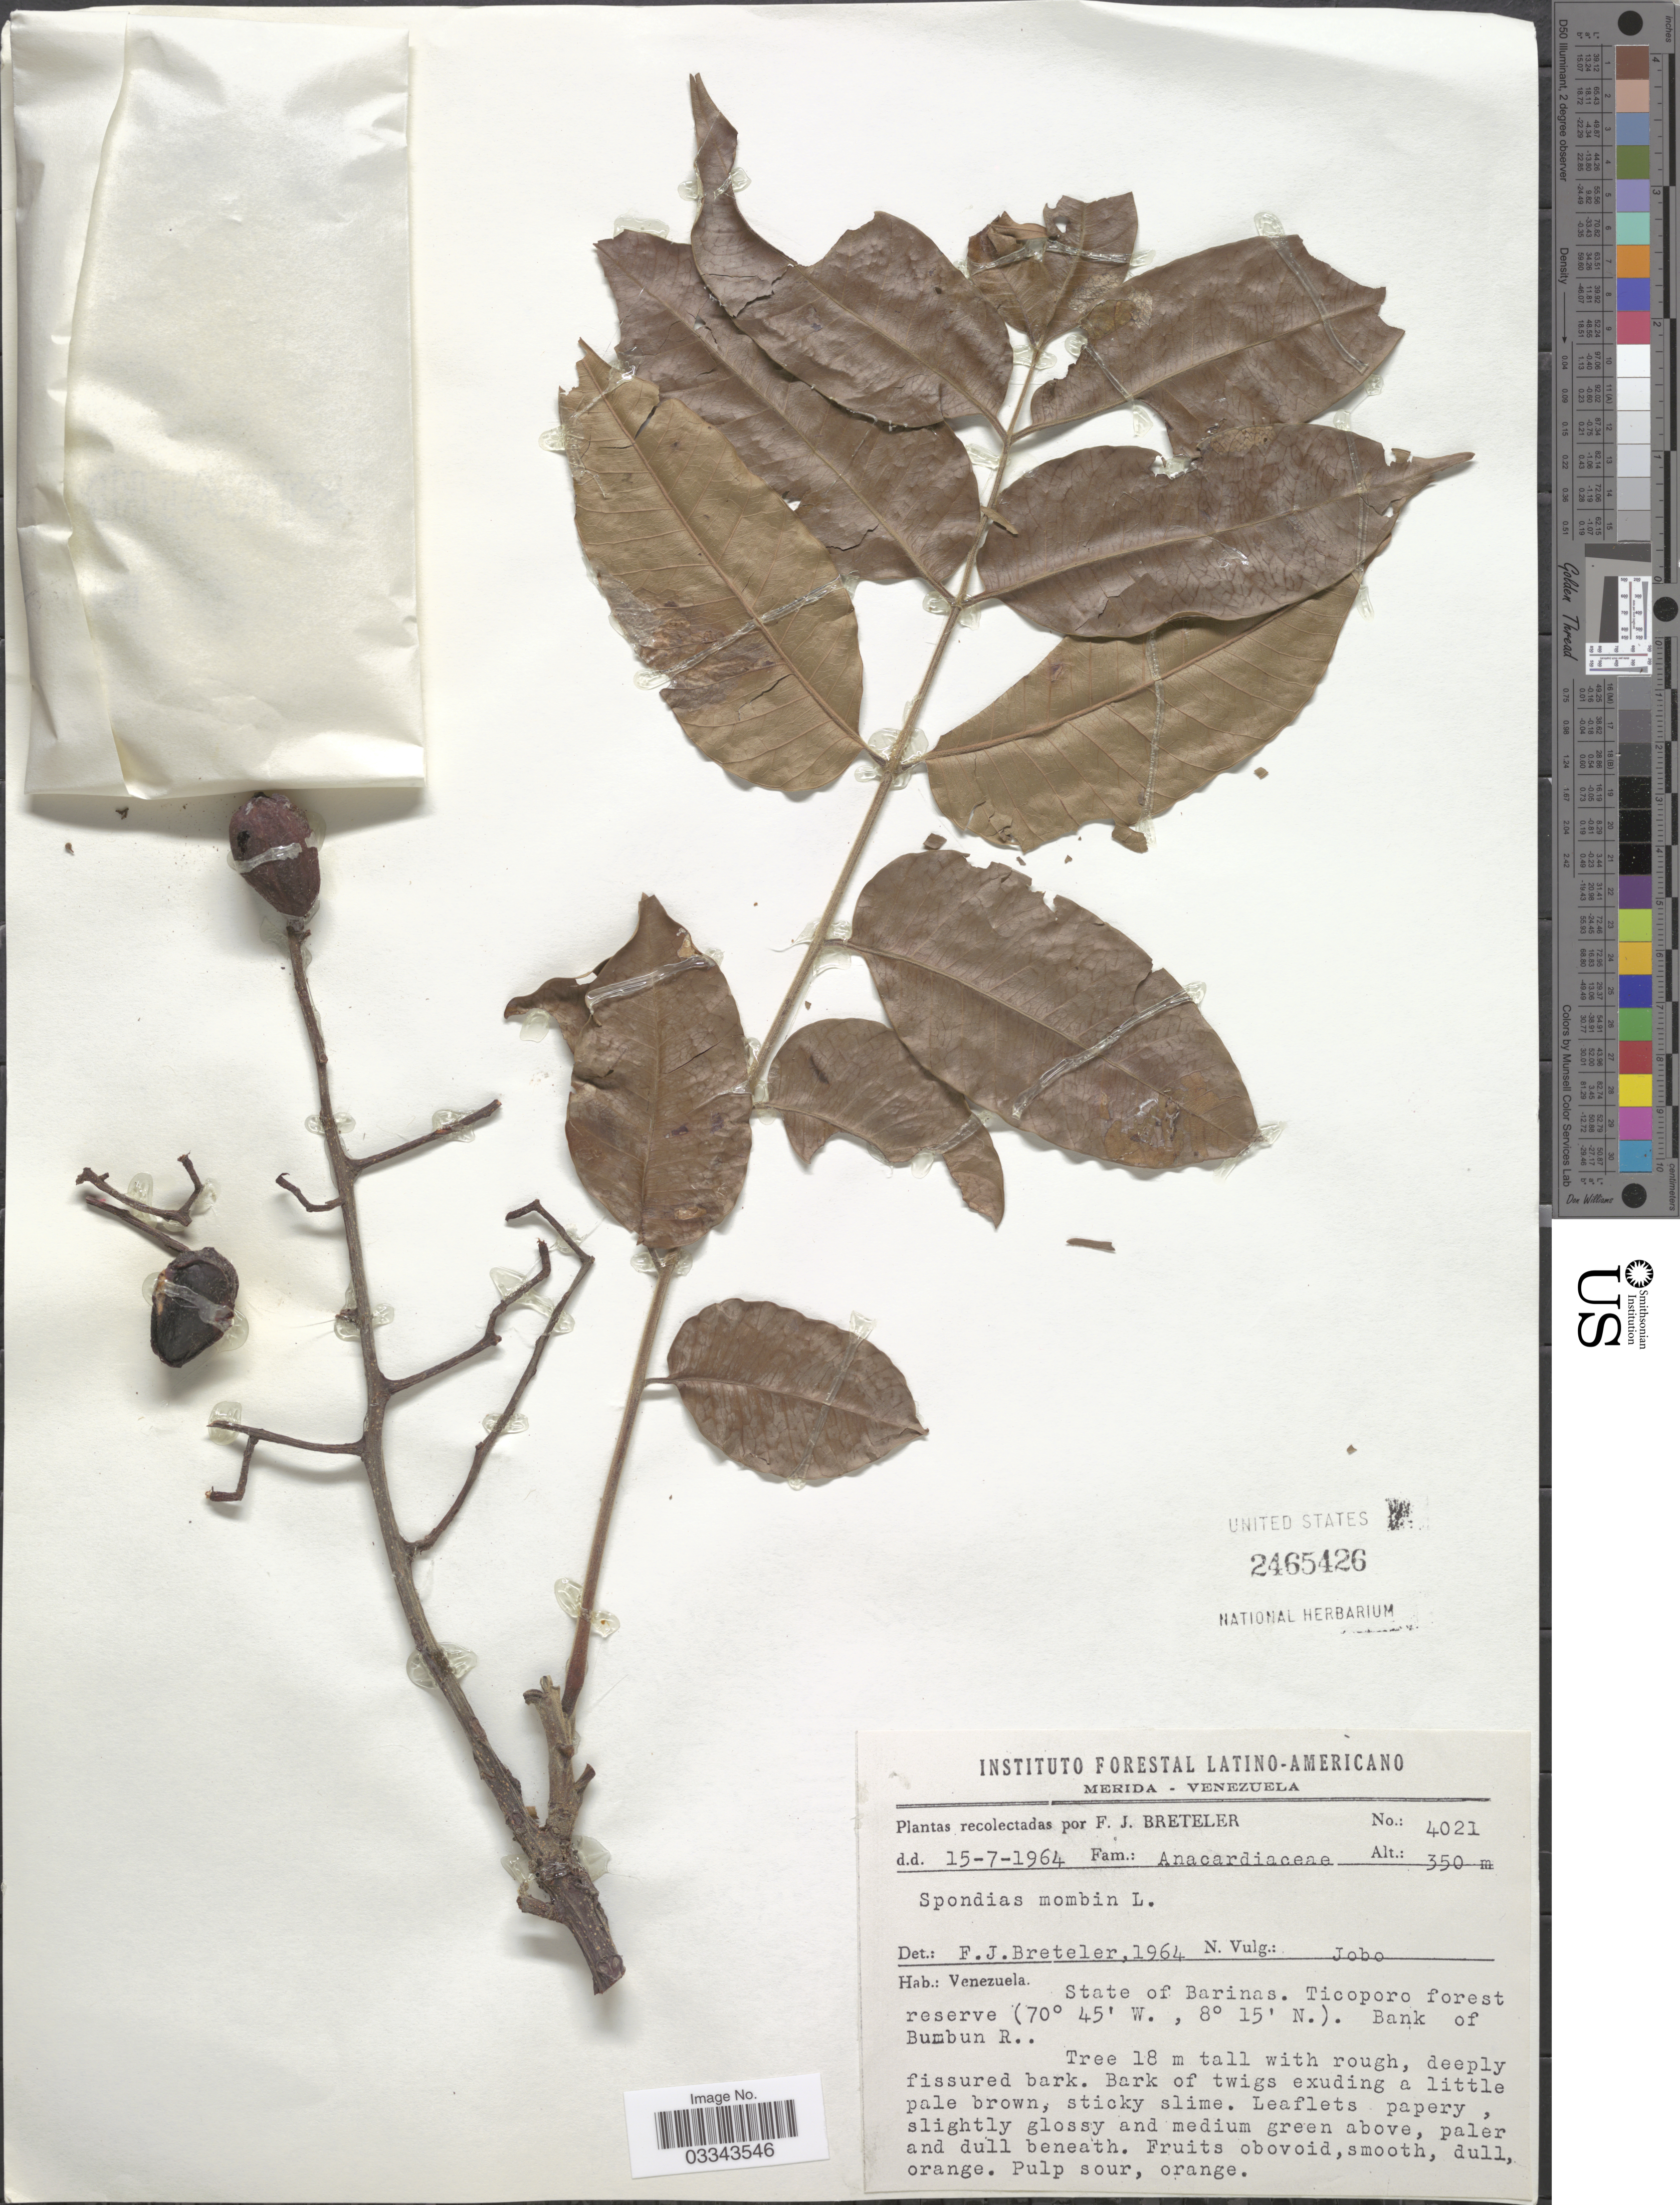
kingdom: Plantae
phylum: Tracheophyta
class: Magnoliopsida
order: Sapindales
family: Anacardiaceae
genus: Spondias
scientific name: Spondias mombin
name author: L.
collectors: F. J. Breteler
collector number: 4021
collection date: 1964-07-15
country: Venezuela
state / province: Barinas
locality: Ticoporo forest reserve. Bank of Bumbun R.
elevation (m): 350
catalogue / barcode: US 2465426